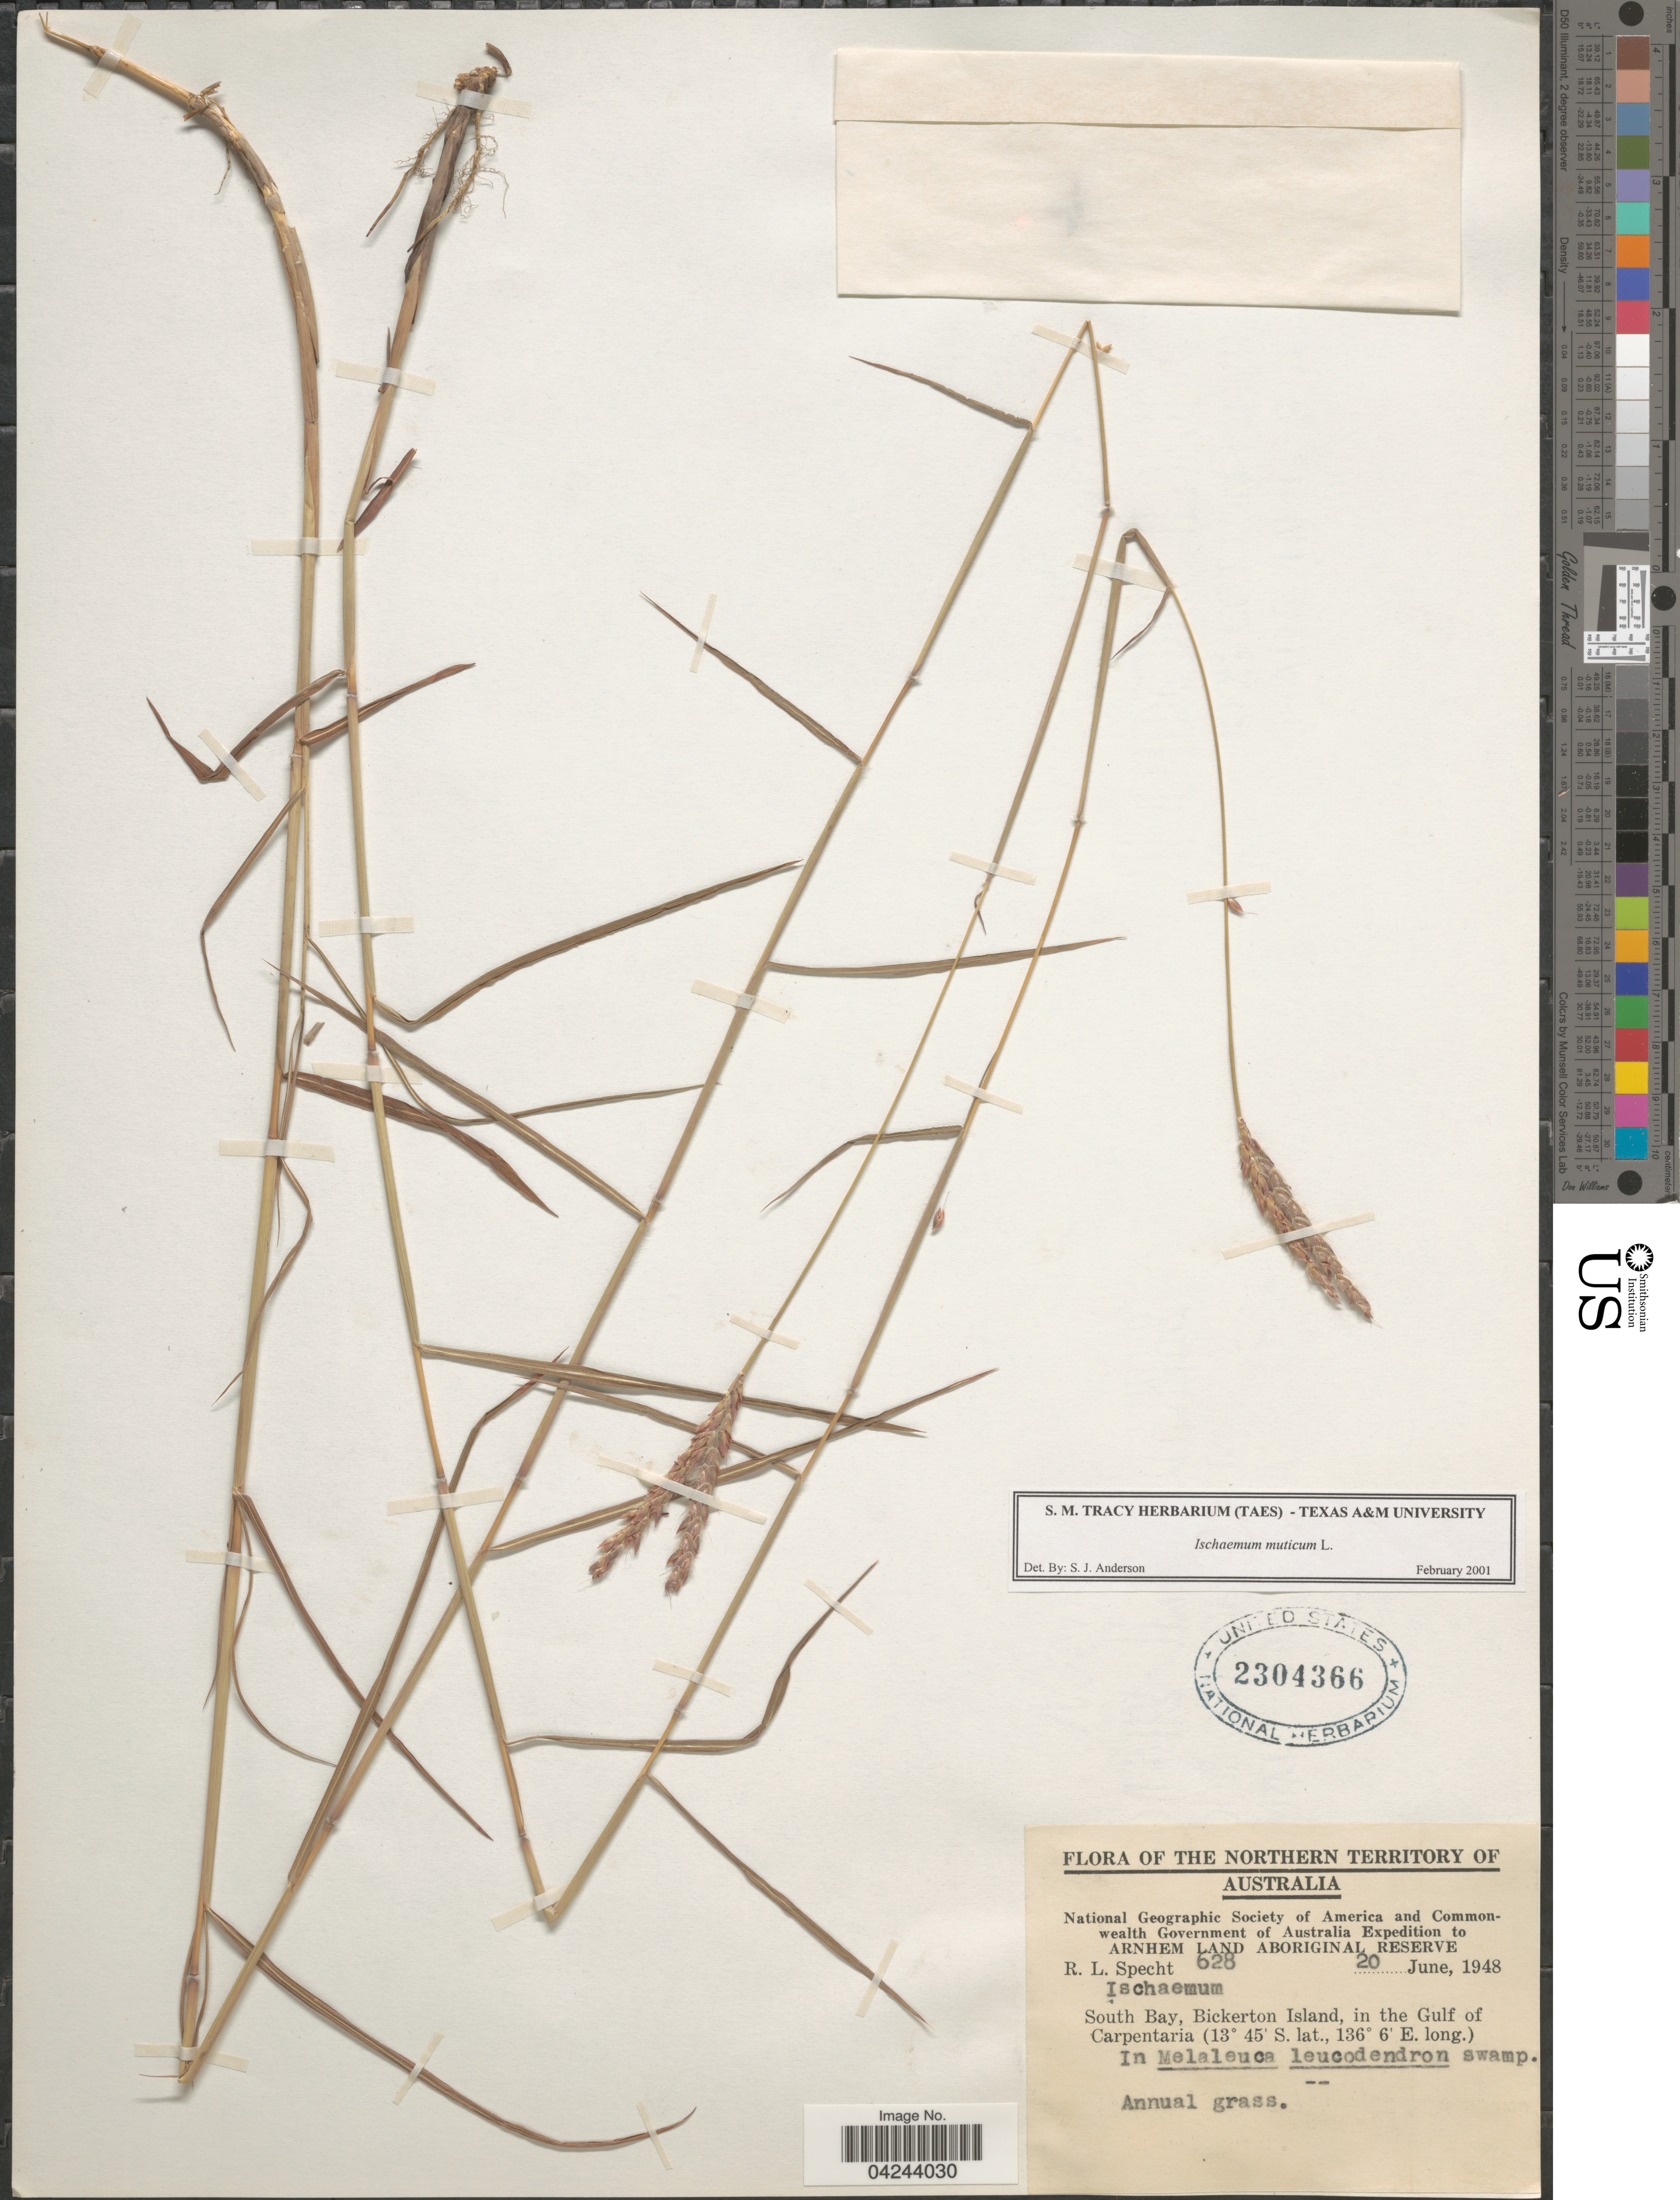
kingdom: Plantae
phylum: Tracheophyta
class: Liliopsida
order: Poales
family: Poaceae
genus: Ischaemum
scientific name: Ischaemum muticum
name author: L.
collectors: R. L. Specht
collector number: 628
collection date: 1948-06-20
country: Australia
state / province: Northern Territory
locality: National Geographic Society of America and Commonwealth Government of Australia Expedition to Arnhem Land Aboriginal Reserve. South Bay, Bickerton Island, in the Gulf of Carpentaria.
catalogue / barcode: US 2304366